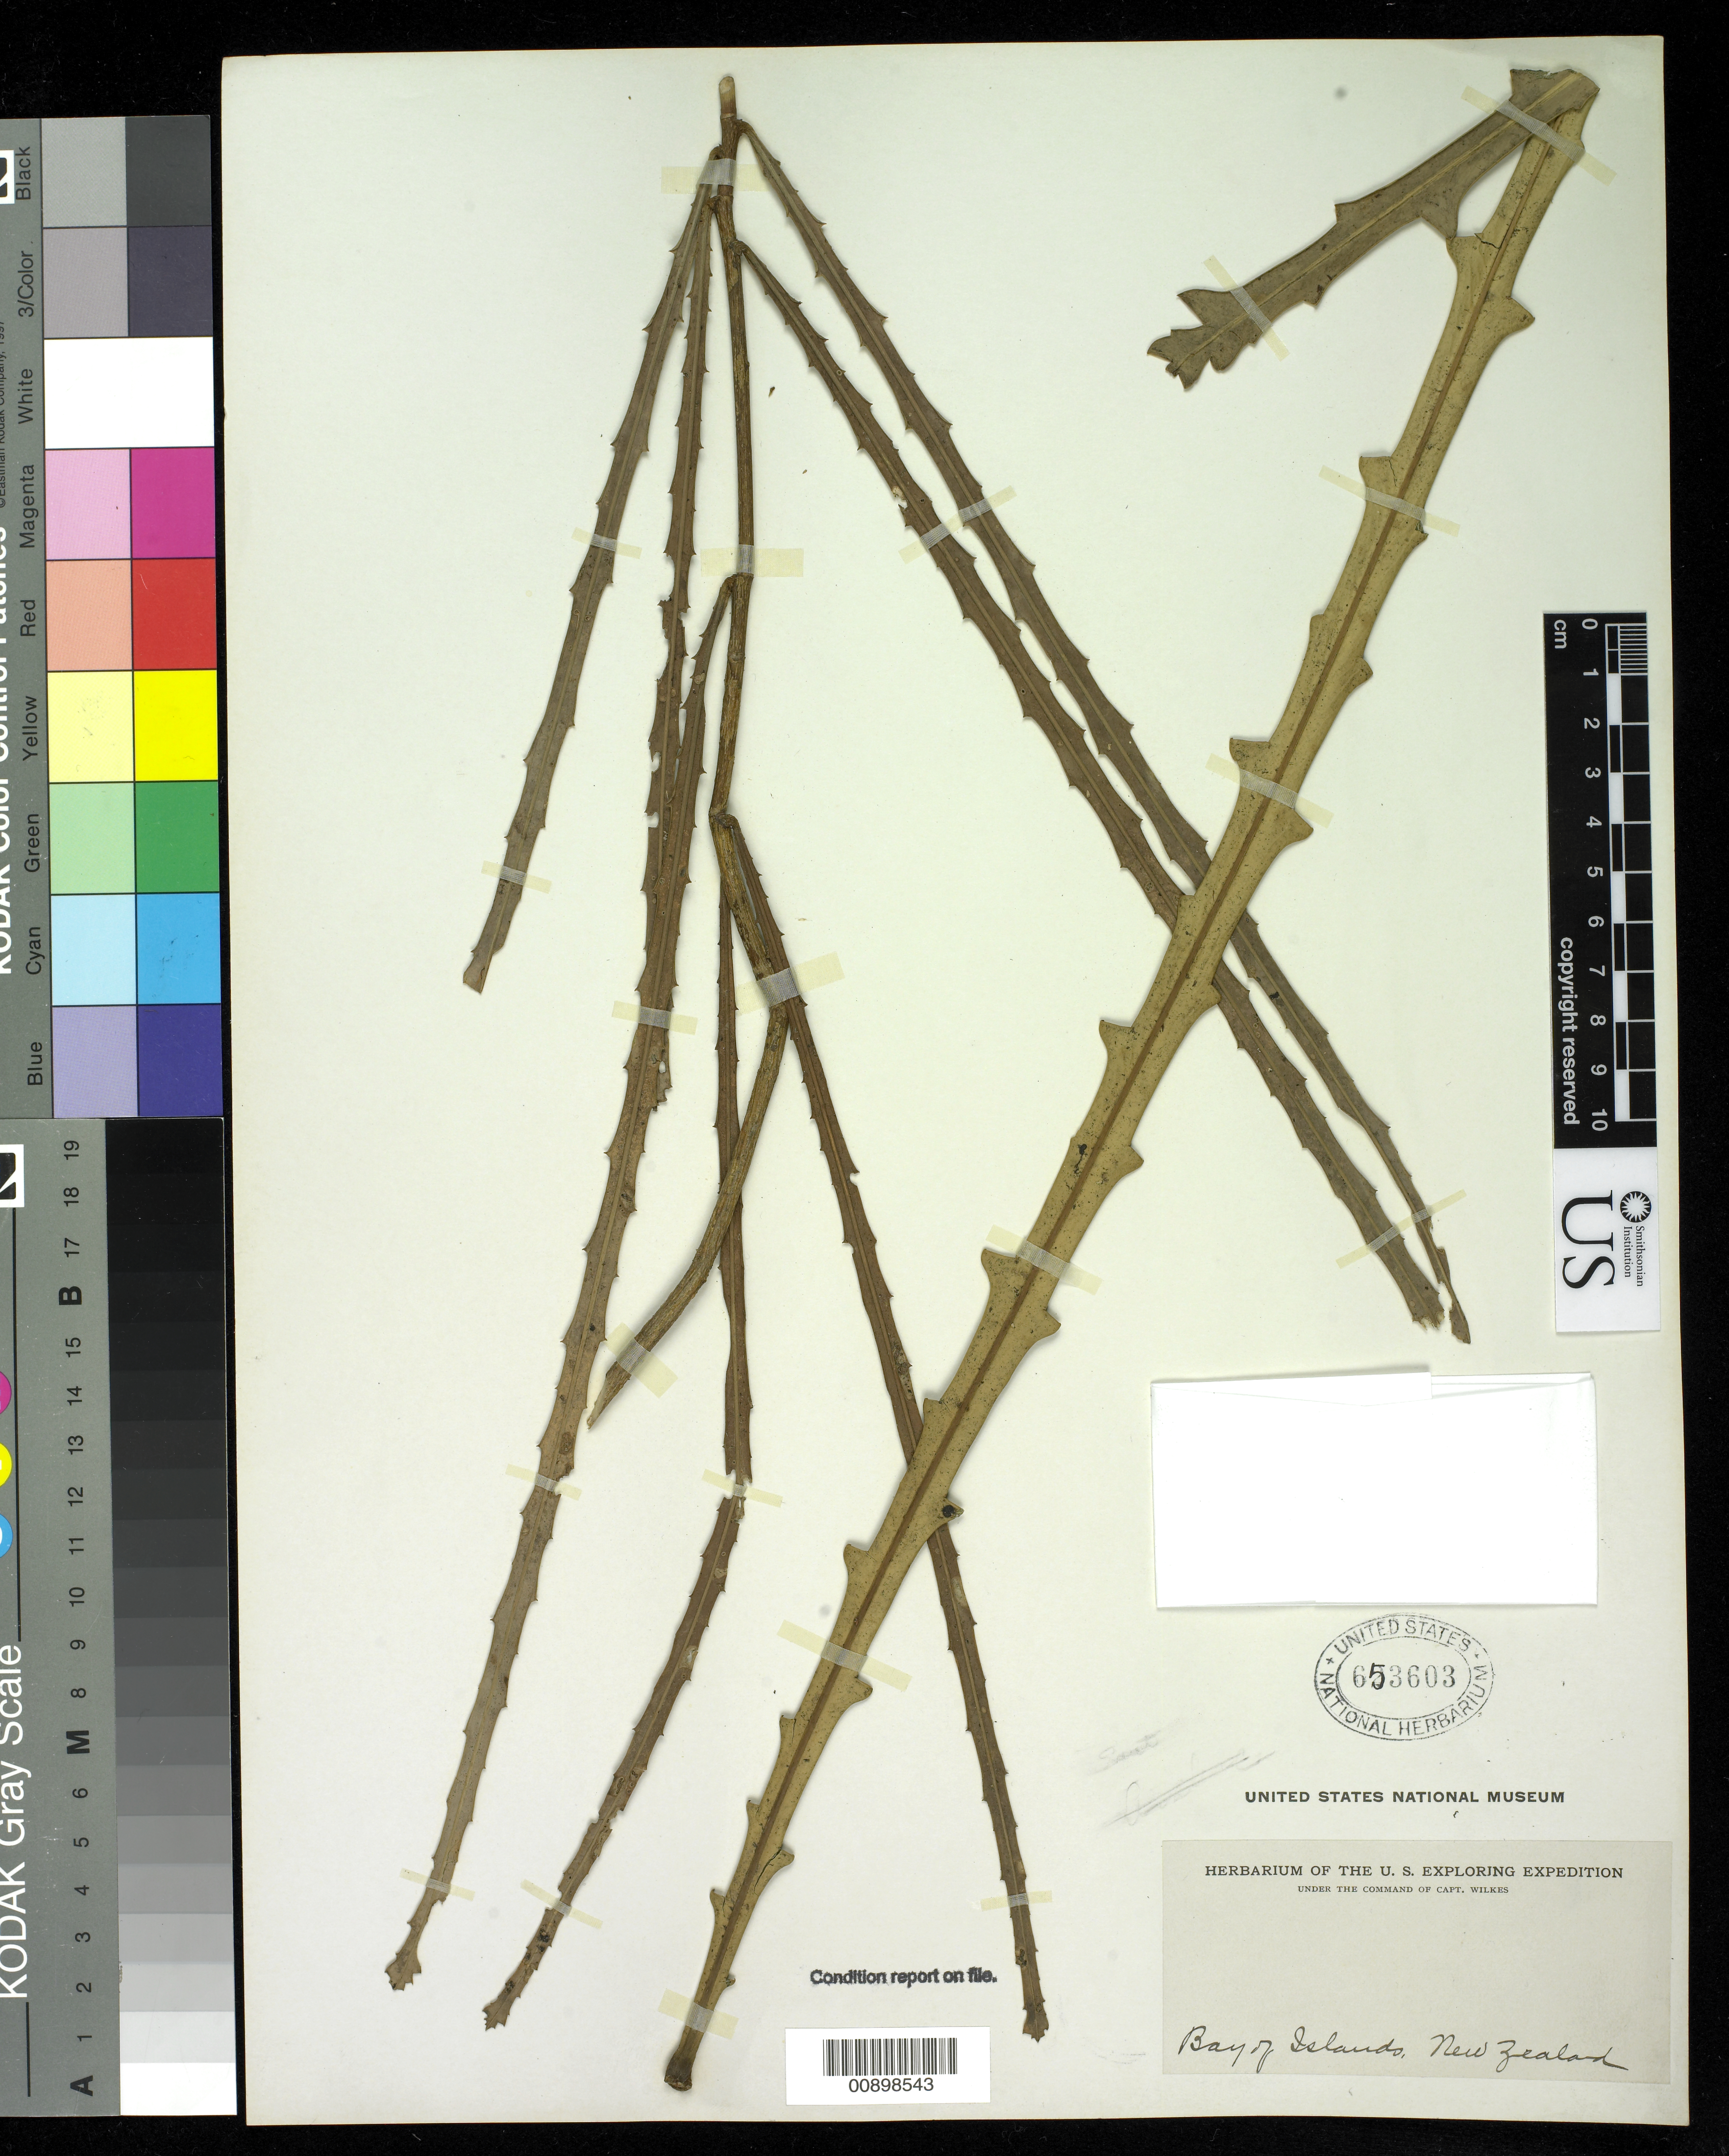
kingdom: Plantae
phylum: Tracheophyta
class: Magnoliopsida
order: Apiales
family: Araliaceae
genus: Pseudopanax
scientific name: Pseudopanax crassifolius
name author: (Sol. ex A. Cunn.) K. Koch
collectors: Wilkes Explor. Exped.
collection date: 1838/1842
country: New Zealand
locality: Bay of Islands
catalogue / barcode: US 653603